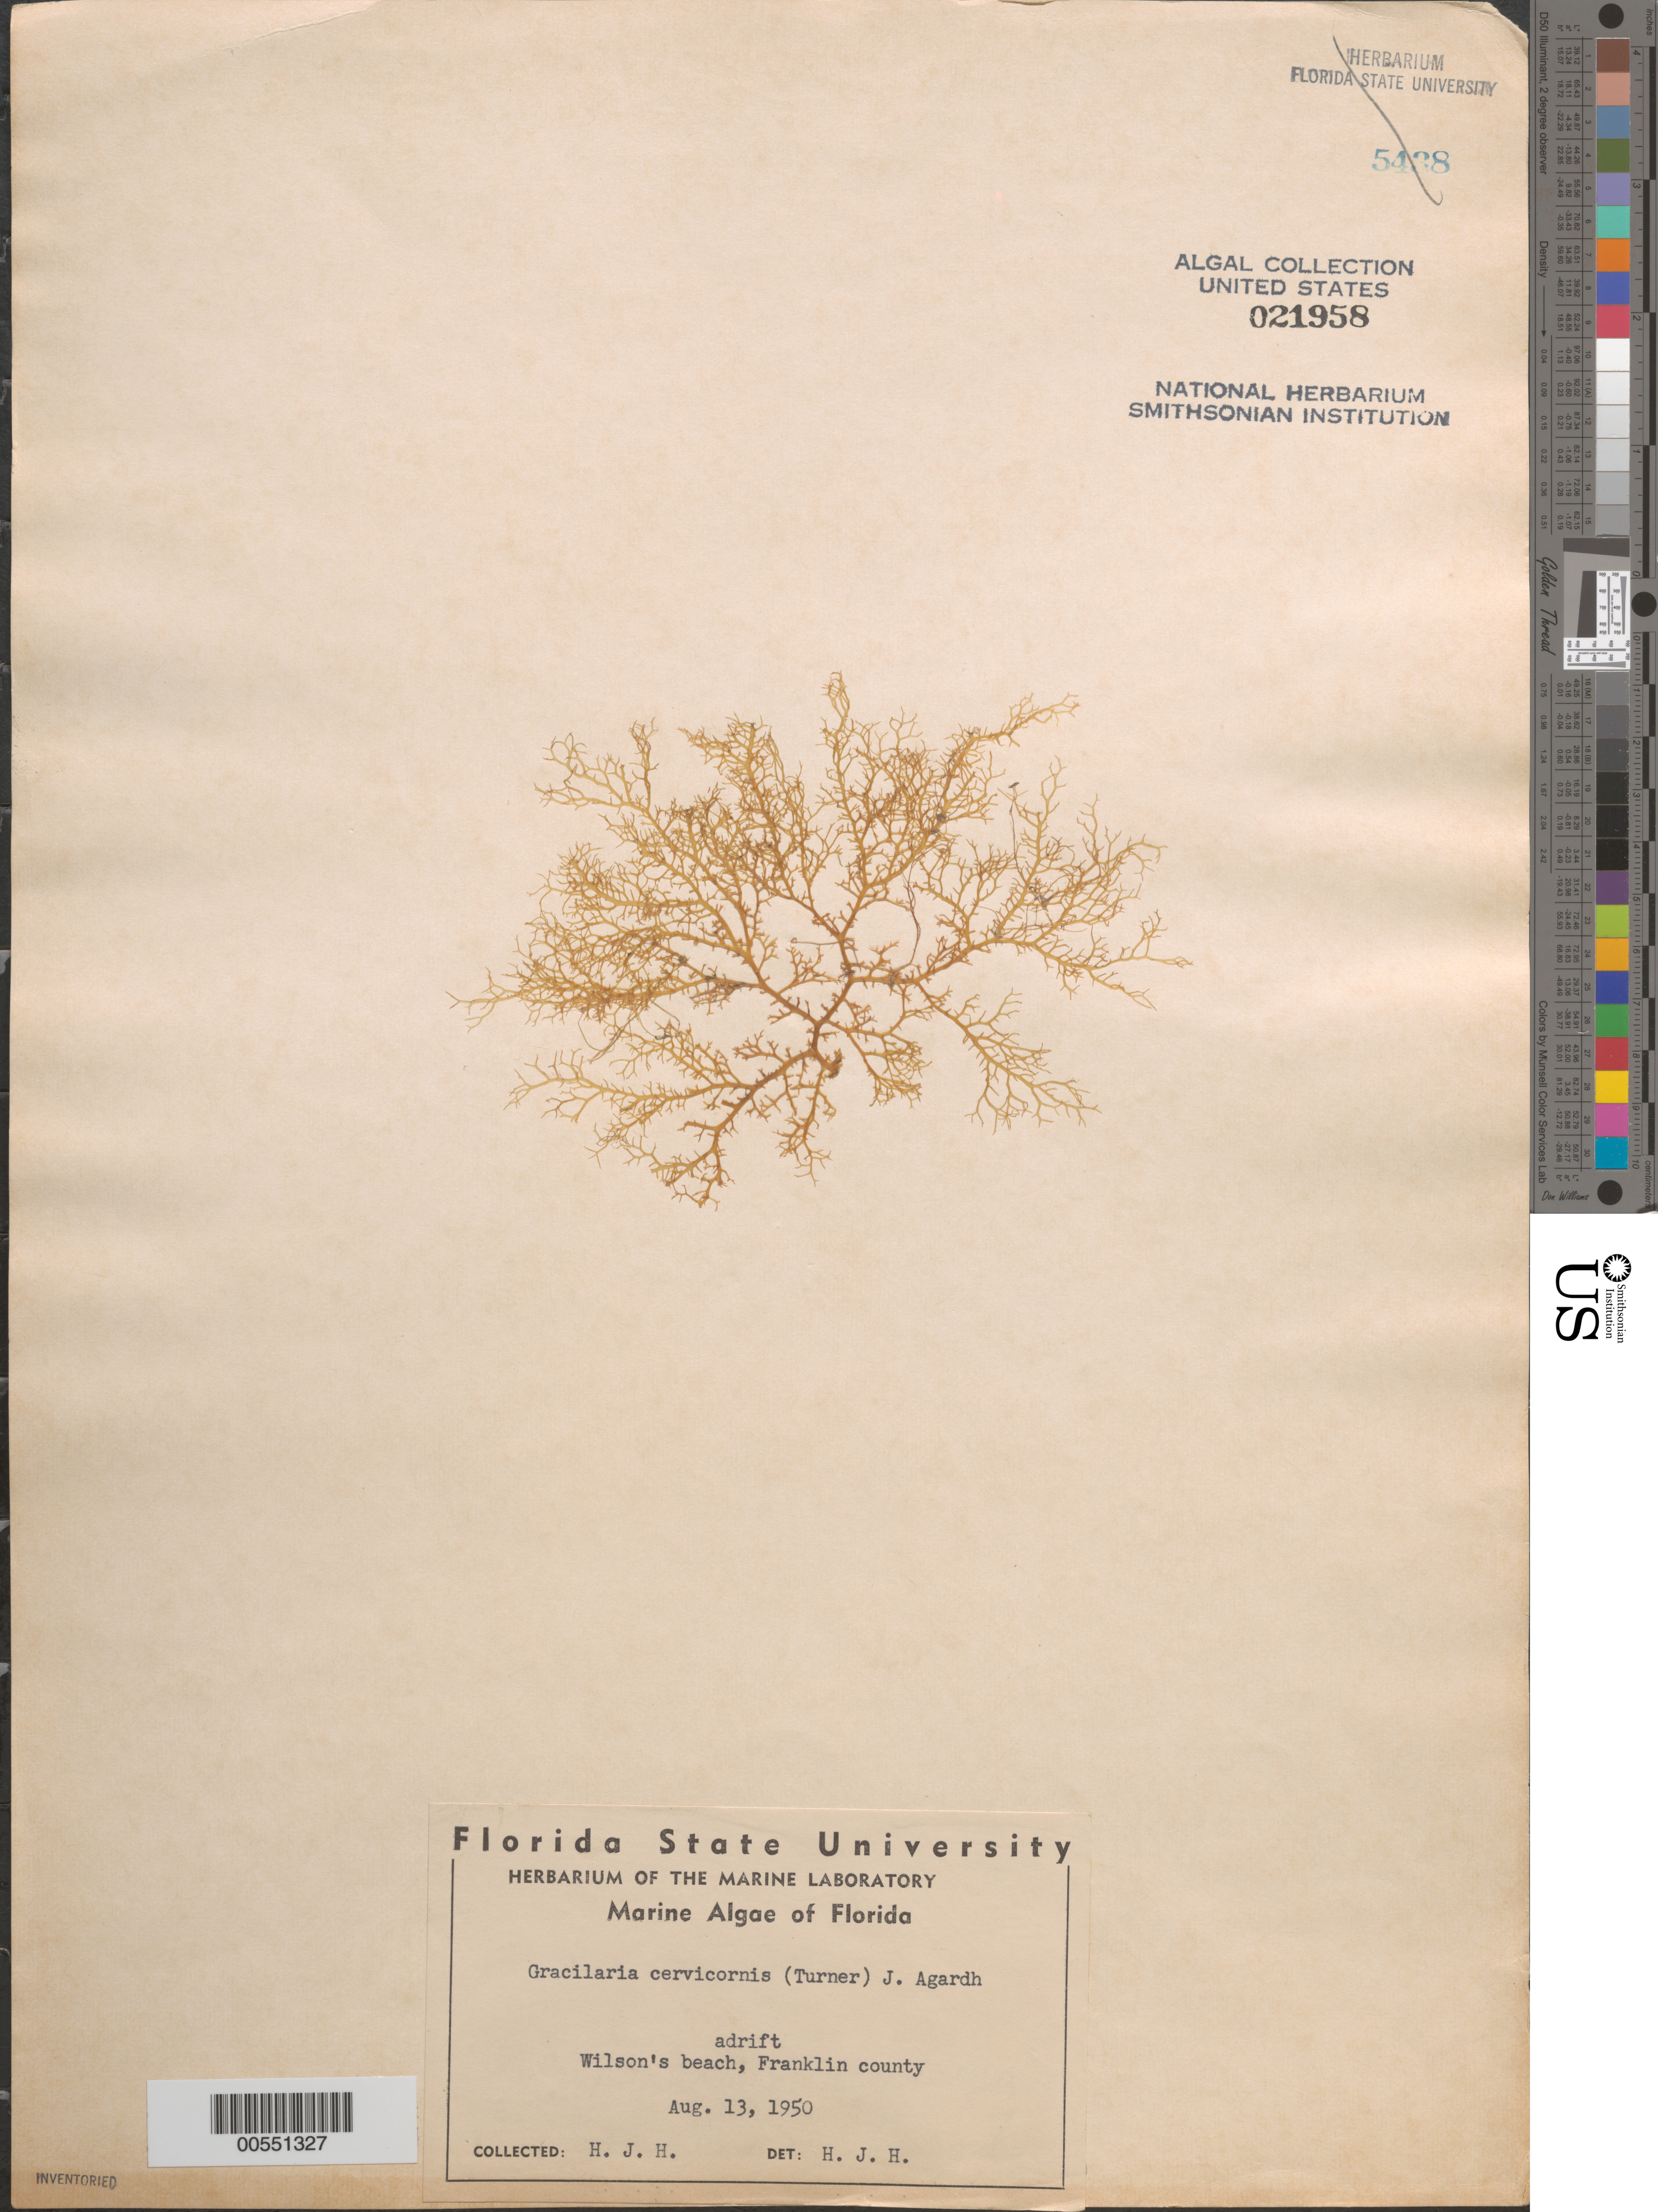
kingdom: Plantae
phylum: Rhodophyta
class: Florideophyceae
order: Gracilariales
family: Gracilariaceae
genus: Gracilaria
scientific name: Gracilaria cervicornis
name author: (Turner) J. Agardh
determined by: Humm, Harold J.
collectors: H. J. Humm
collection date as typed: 13 Aug 1950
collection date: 1950-08-13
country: United States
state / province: Florida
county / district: Franklin County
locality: Wilson's Beach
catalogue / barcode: US 21958